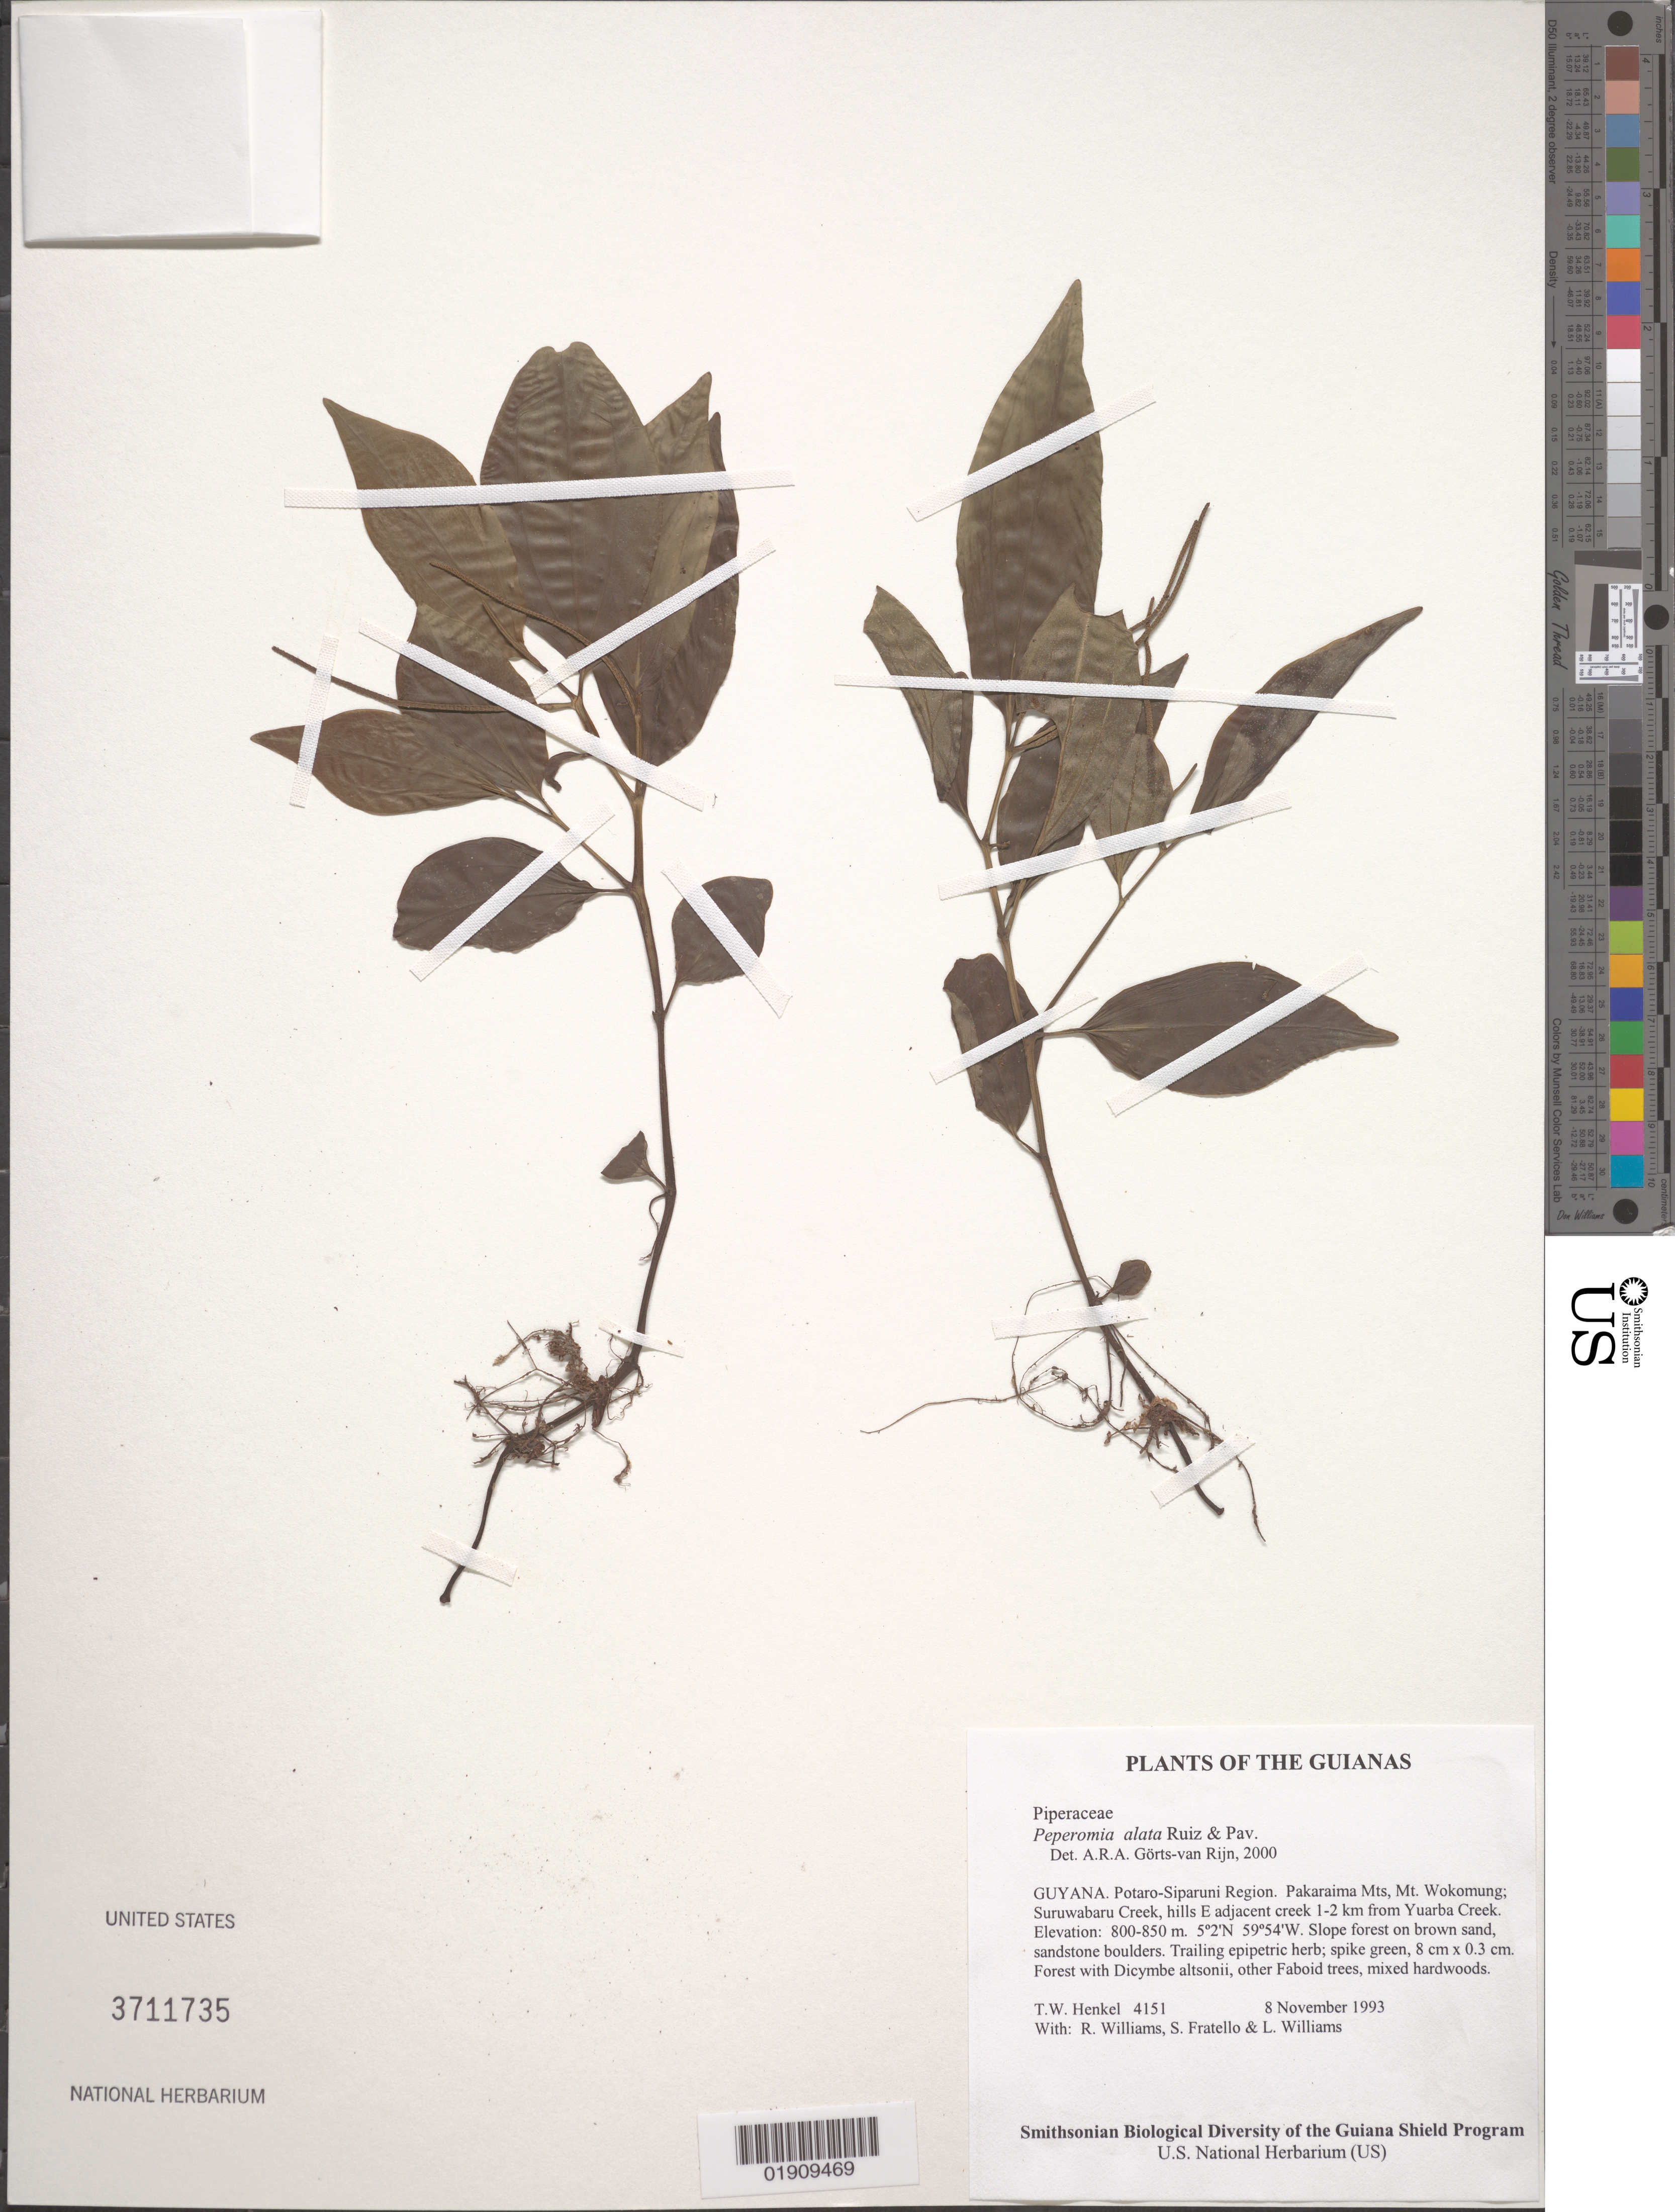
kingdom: Plantae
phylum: Tracheophyta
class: Magnoliopsida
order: Piperales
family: Piperaceae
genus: Peperomia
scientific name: Peperomia alata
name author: Ruiz & Pav.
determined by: Görts-van Rijn, A. R. A.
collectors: T. Henkel, R. Williams, S. Fratello & L. Williams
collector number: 4151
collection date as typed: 8 November 1993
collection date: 1993-11-08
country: Guyana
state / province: Potaro-Siparuni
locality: Pakaraima Mts, Mt. Wokomung; Suruwabaru Creek, hills E adjacent creek 1-2 km from Yuarba Creek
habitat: Slope forest on brown sand, sandstone boulders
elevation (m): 800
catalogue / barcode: US 3711735